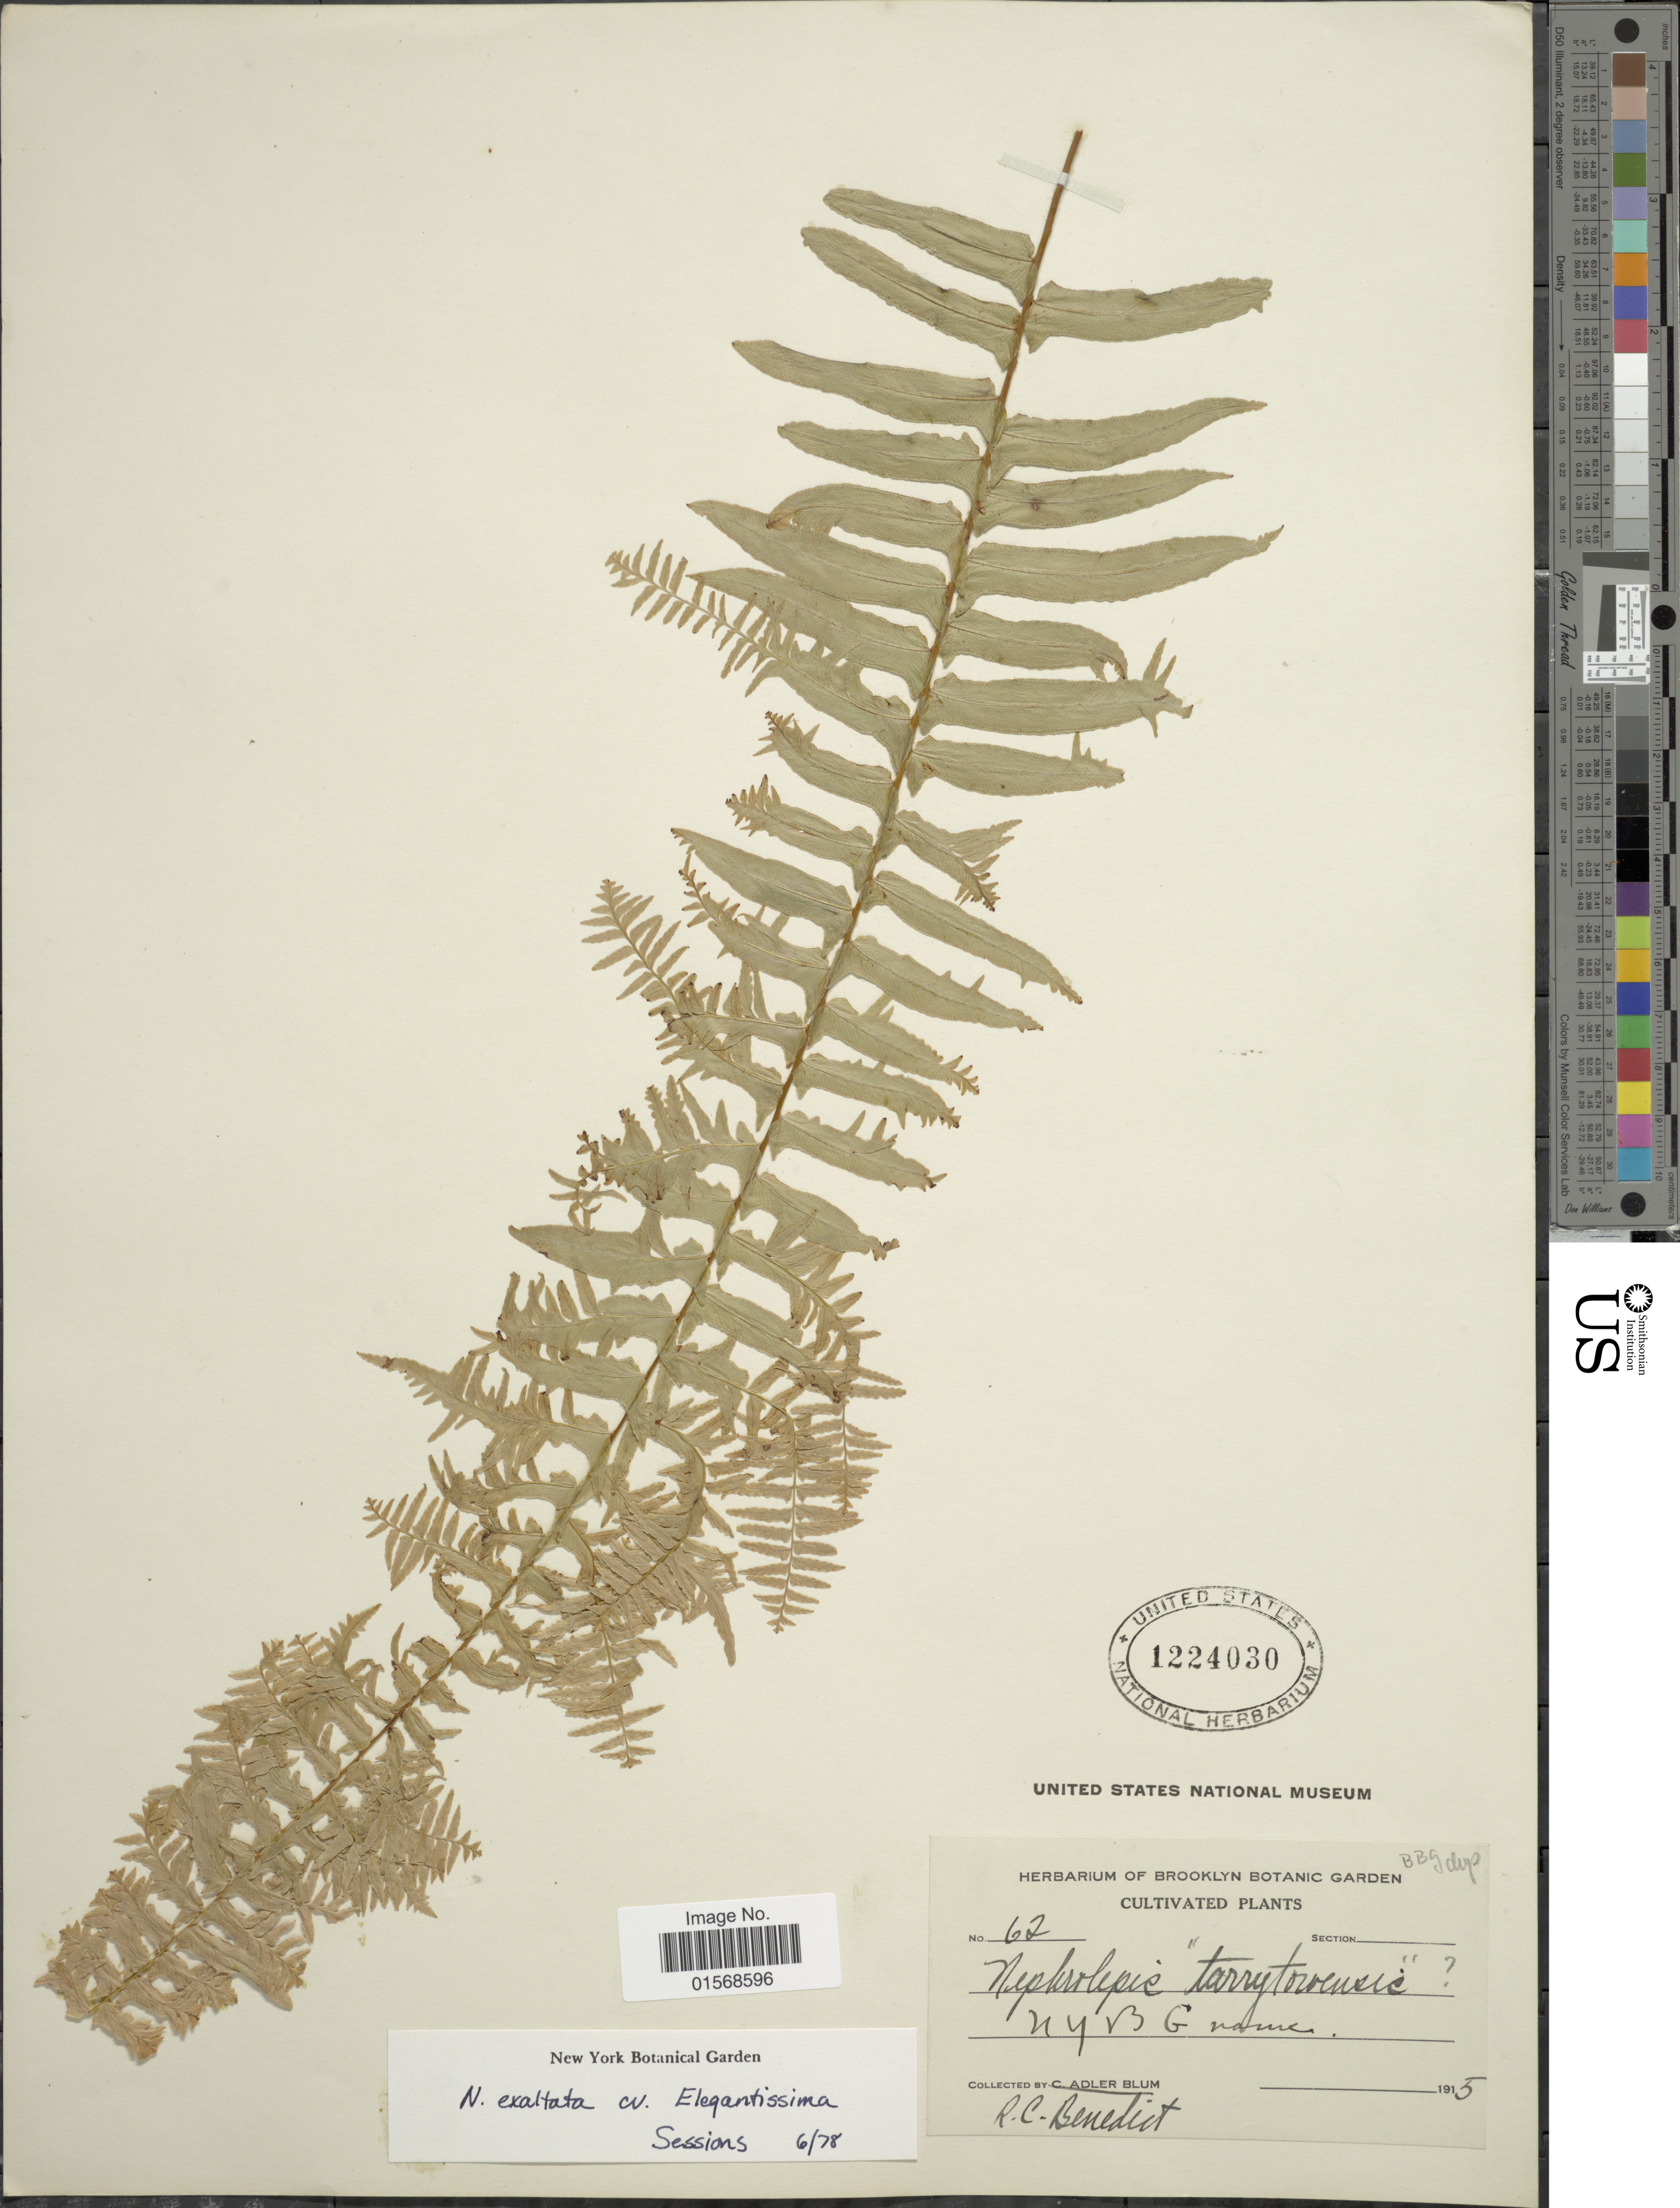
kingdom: Plantae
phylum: Tracheophyta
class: Polypodiopsida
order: Polypodiales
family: Nephrolepidaceae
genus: Nephrolepis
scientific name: Nephrolepis 'Elegantissima'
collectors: R. C. Benedict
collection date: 1915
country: United States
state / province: New York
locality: N Y B G .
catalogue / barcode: US 1224030